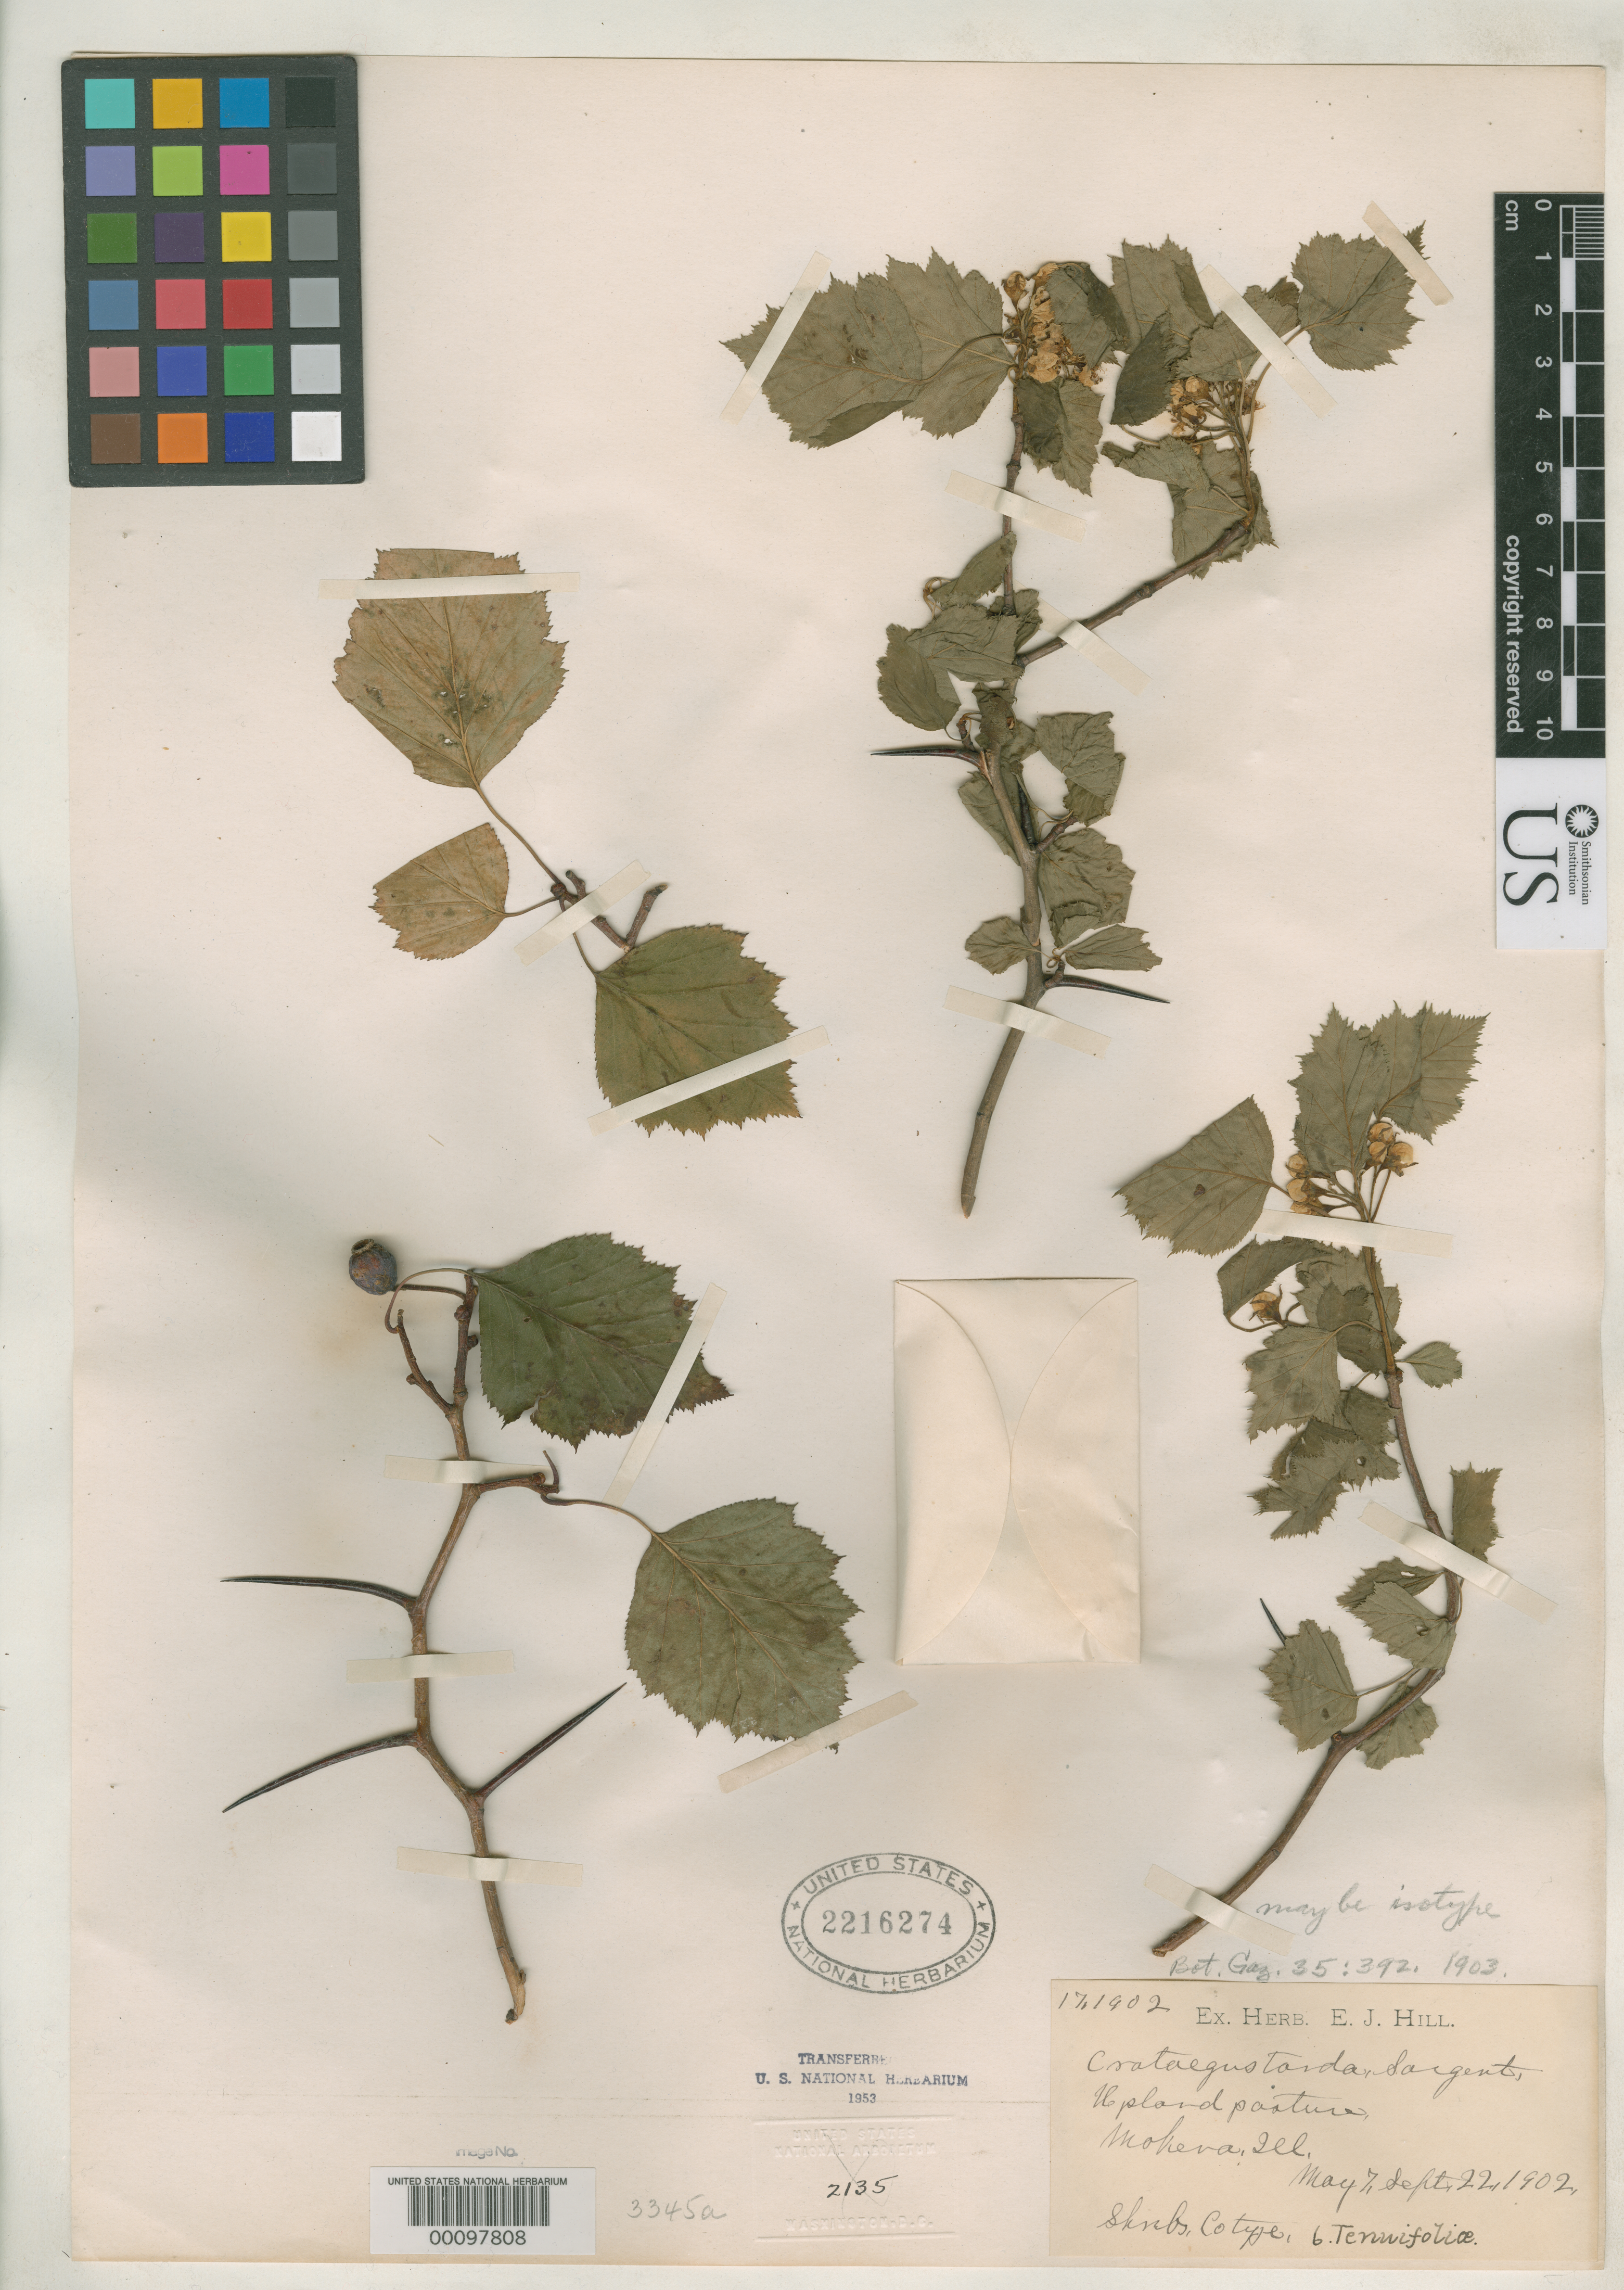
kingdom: Plantae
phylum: Tracheophyta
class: Magnoliopsida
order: Rosales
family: Rosaceae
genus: Crataegus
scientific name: Crataegus tarda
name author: Sarg.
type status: Syntype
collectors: E. J. Hill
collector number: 17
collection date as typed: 07 May 1902 to 22 Sep 1902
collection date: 1902-05-07/1902-09-22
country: United States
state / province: Illinois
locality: Mohena.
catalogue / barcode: US 2216274